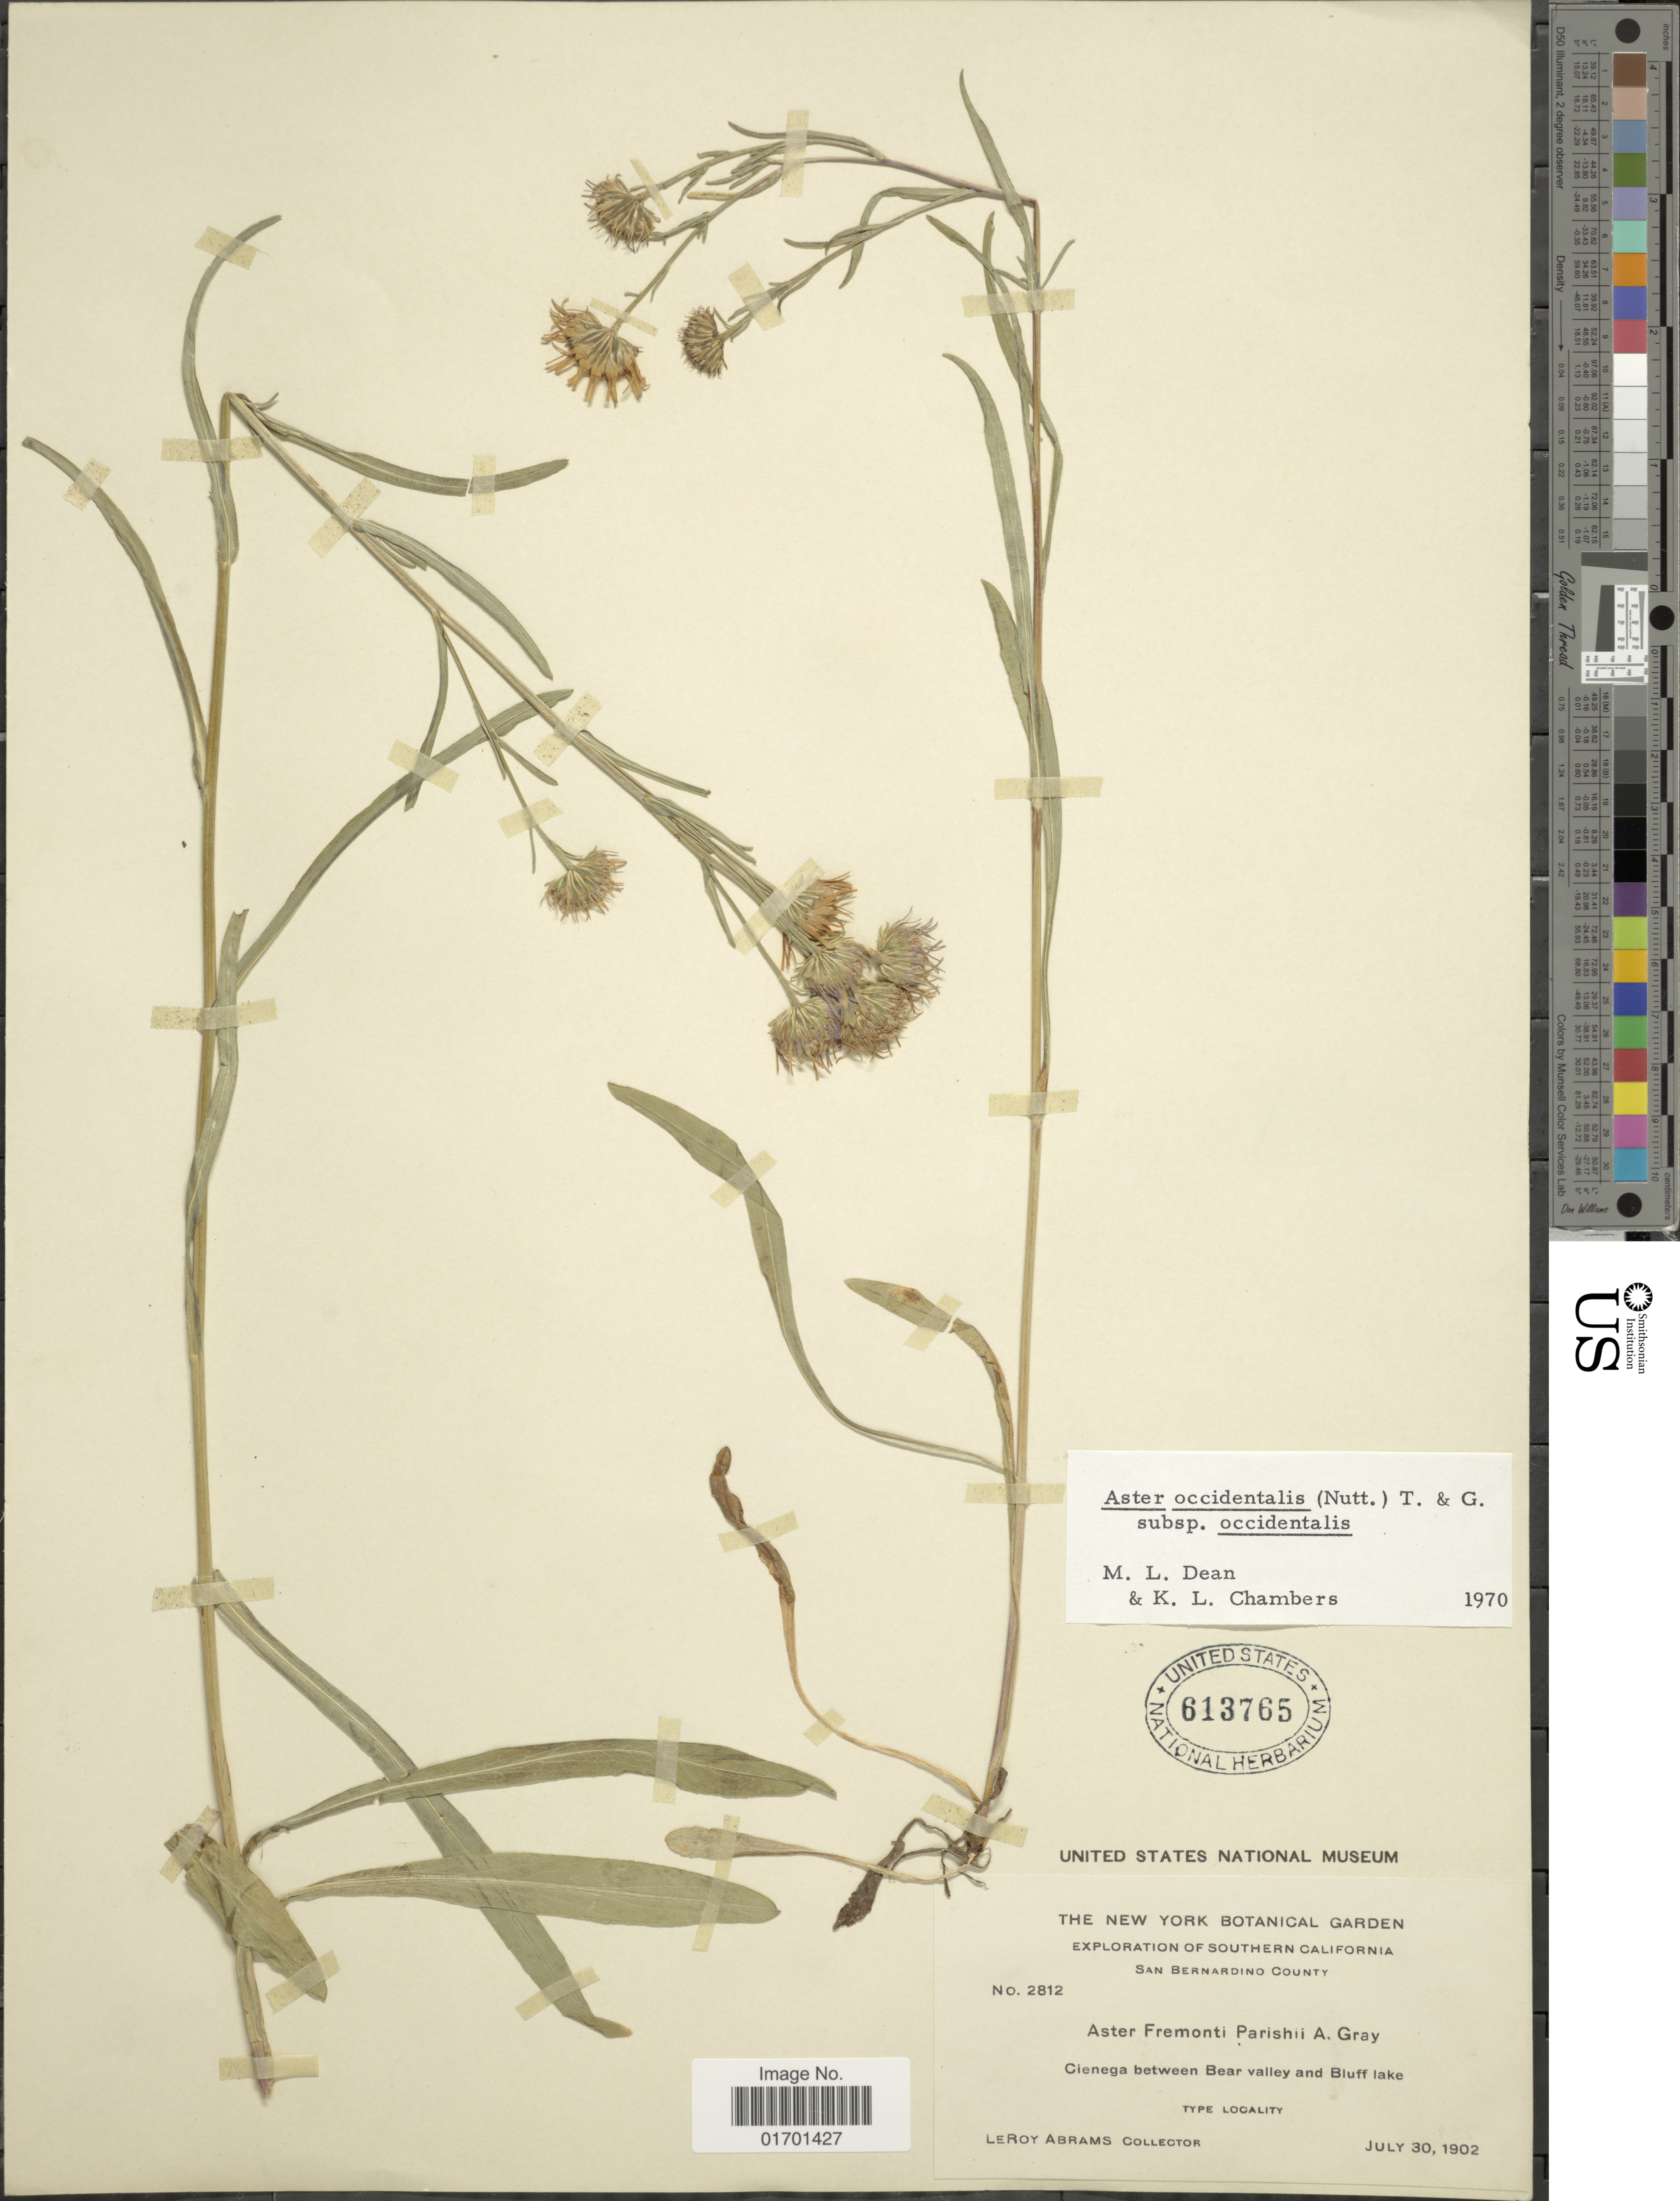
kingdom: Plantae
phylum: Tracheophyta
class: Magnoliopsida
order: Asterales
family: Asteraceae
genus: Symphyotrichum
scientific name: Symphyotrichum spathulatum var. spathulatum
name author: (Lindl.) G.L. Nesom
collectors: L. Abrams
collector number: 2812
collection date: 1902-07-30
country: United States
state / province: California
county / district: San Bernardino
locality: Southern California, San Bernardino County, Cienega between Bear valley and Bluff lake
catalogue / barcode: US 613765